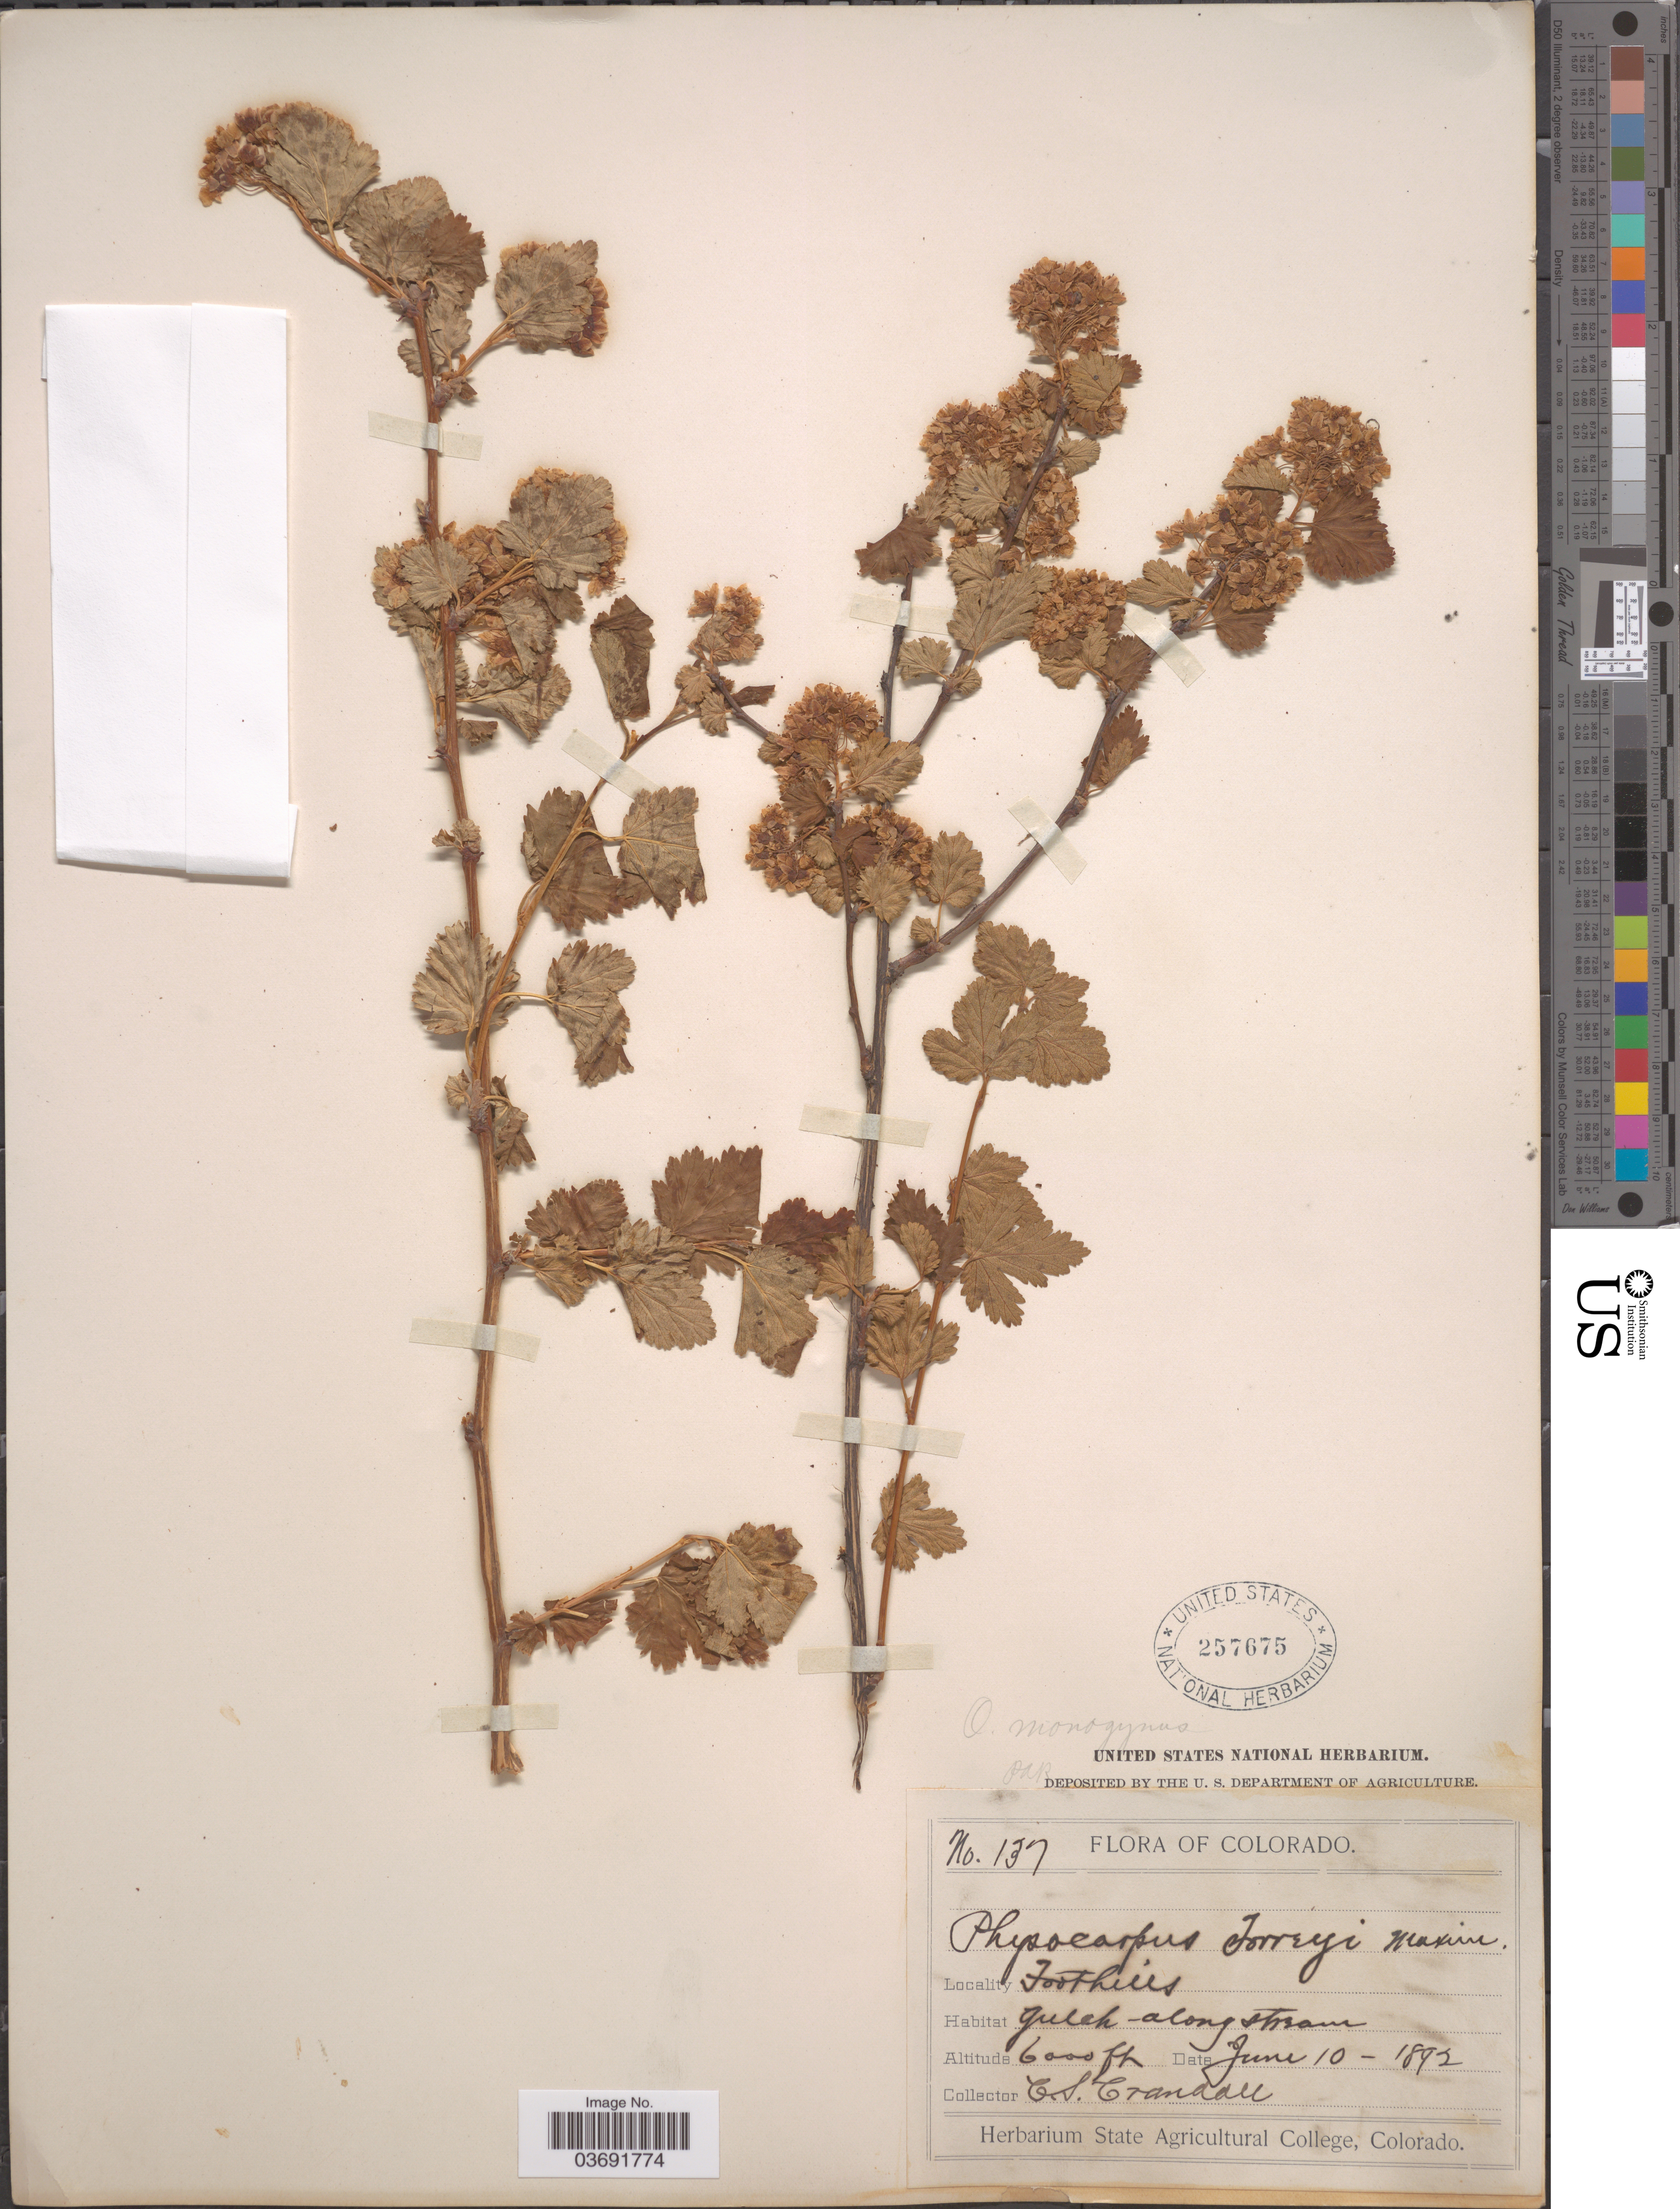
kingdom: Plantae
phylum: Tracheophyta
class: Magnoliopsida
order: Rosales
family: Rosaceae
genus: Physocarpus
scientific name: Physocarpus monogynus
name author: (Torr.) J.M. Coult.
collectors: C. Crandall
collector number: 137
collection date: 1892-06-10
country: United States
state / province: Colorado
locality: Foothills.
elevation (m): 1829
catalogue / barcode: US 257675